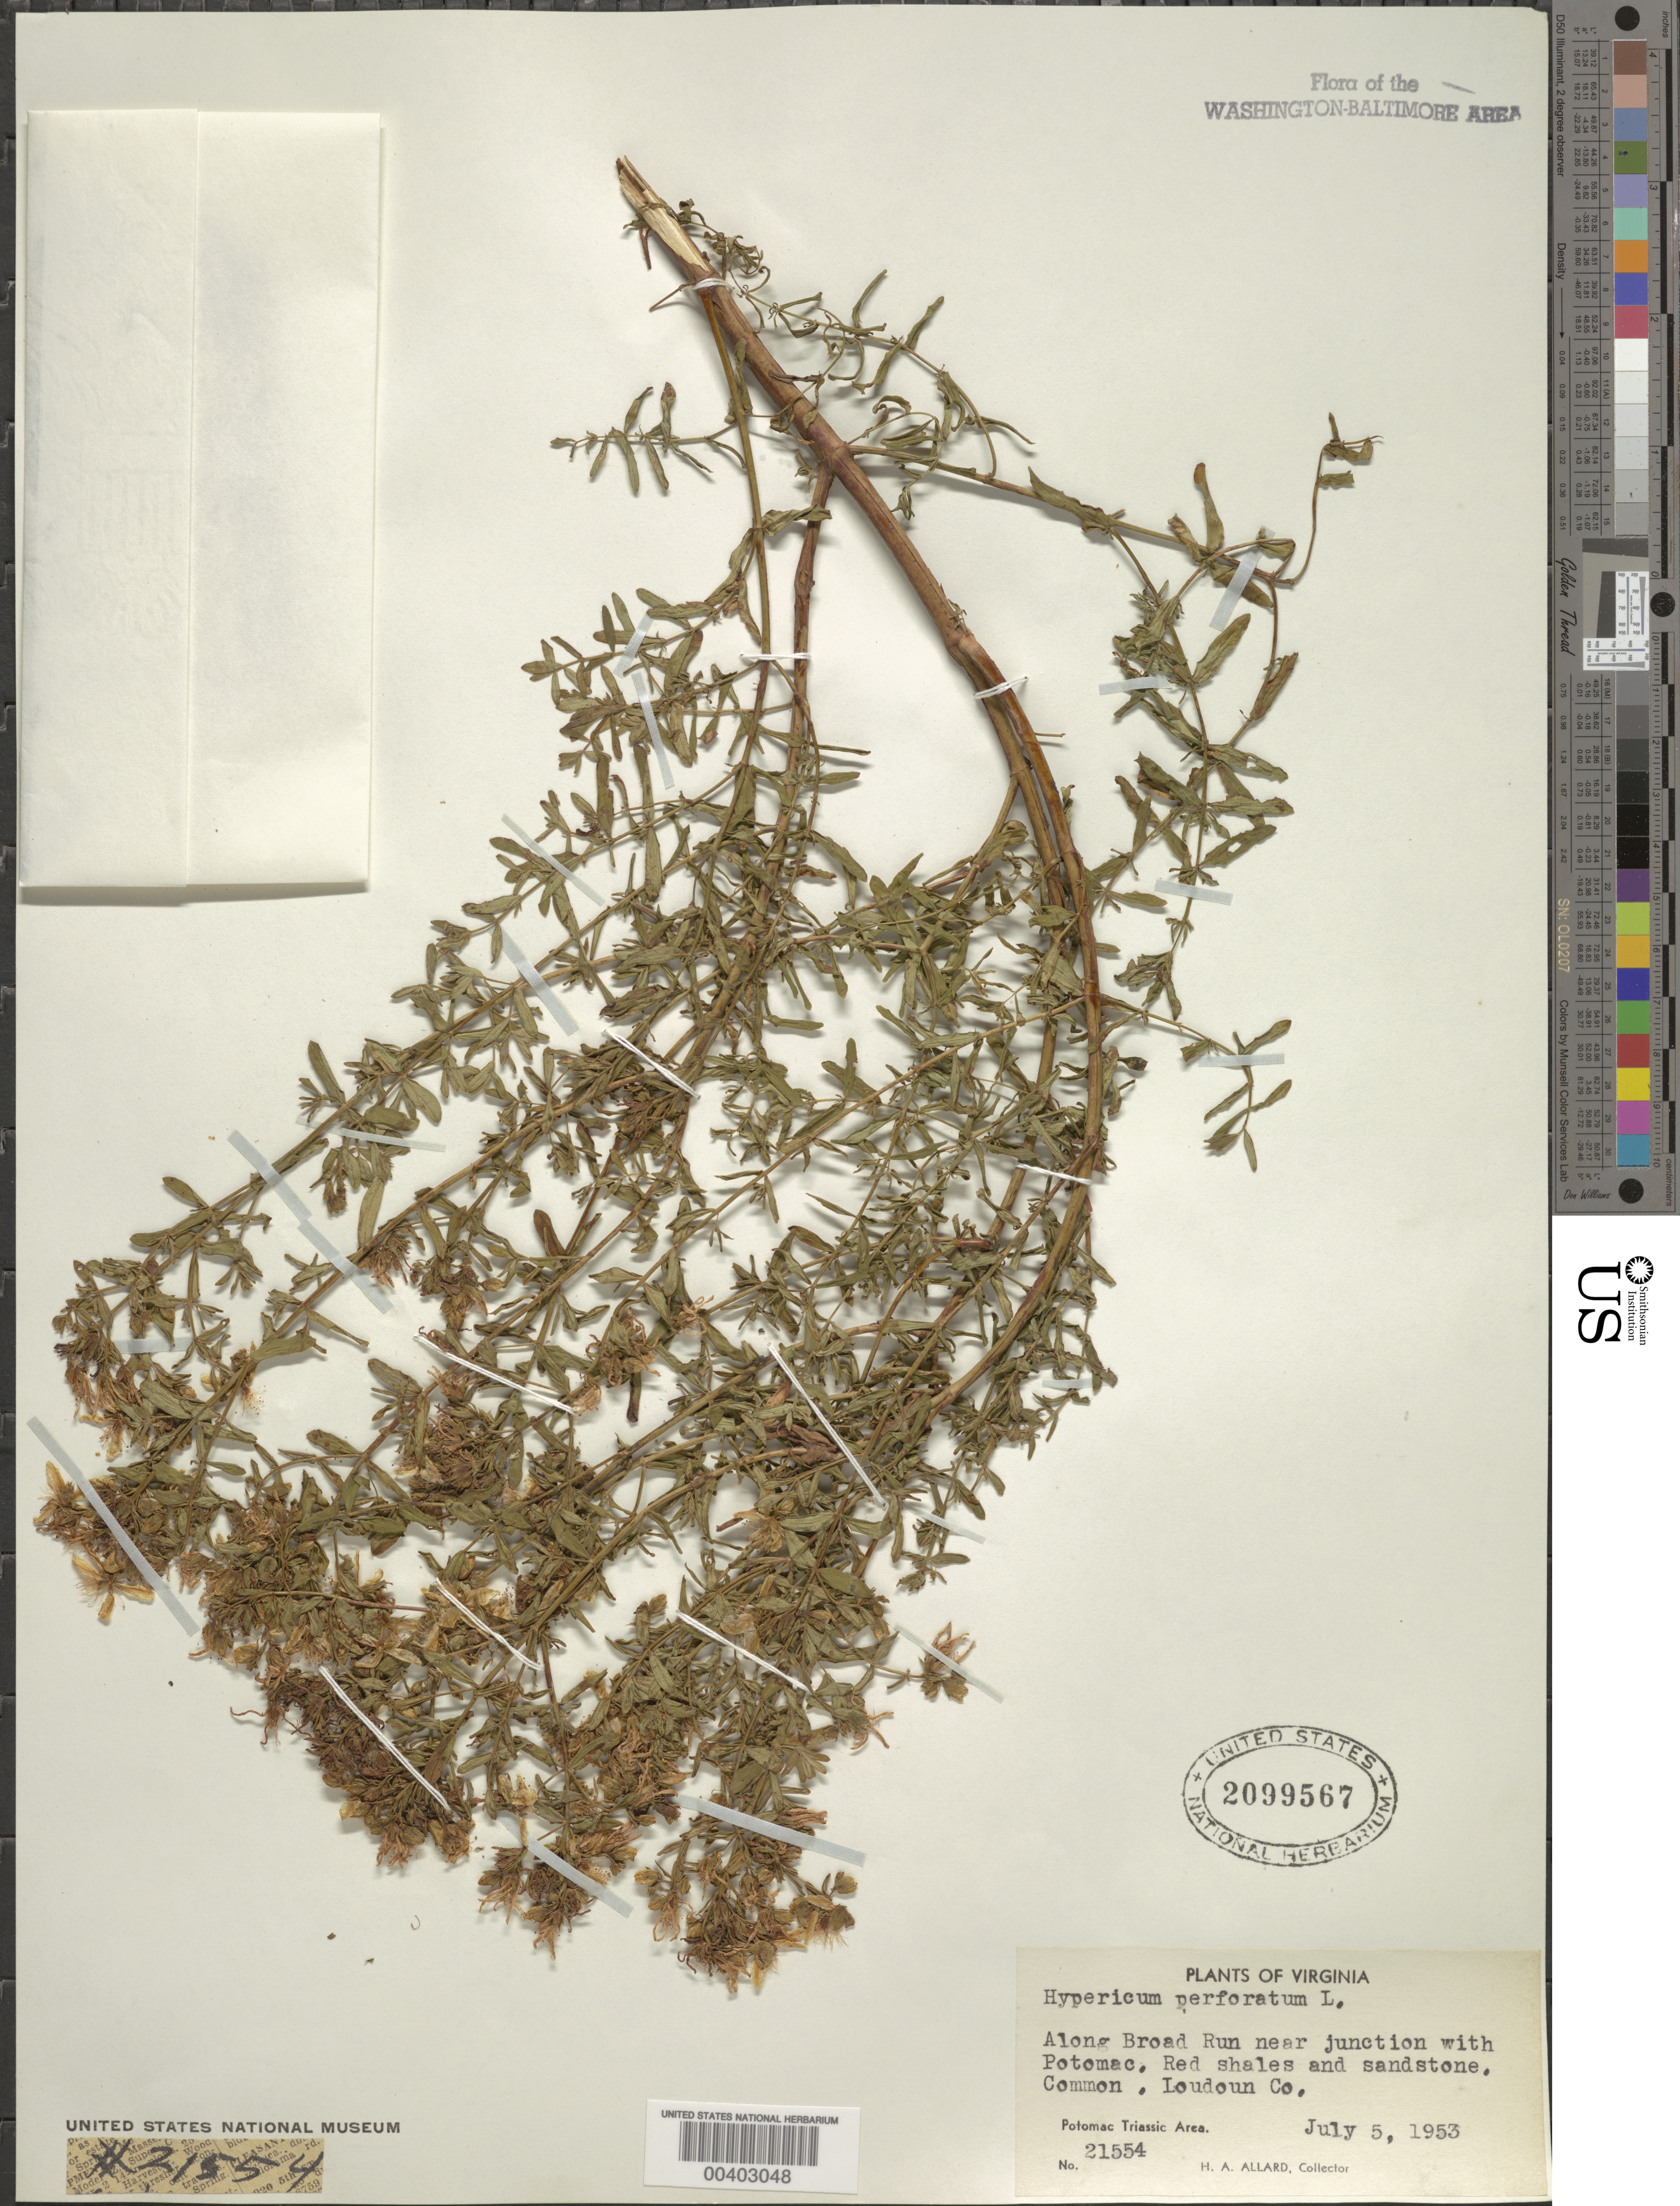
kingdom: Plantae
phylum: Tracheophyta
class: Magnoliopsida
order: Malpighiales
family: Hypericaceae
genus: Hypericum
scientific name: Hypericum perforatum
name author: L.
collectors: H. A. Allard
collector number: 21554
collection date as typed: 05 Jul 1953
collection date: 1953-07-05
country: United States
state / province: Virginia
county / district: Loudoun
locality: Broad Run near junction with Potomac River C. & O. Canal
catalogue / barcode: US 2099567